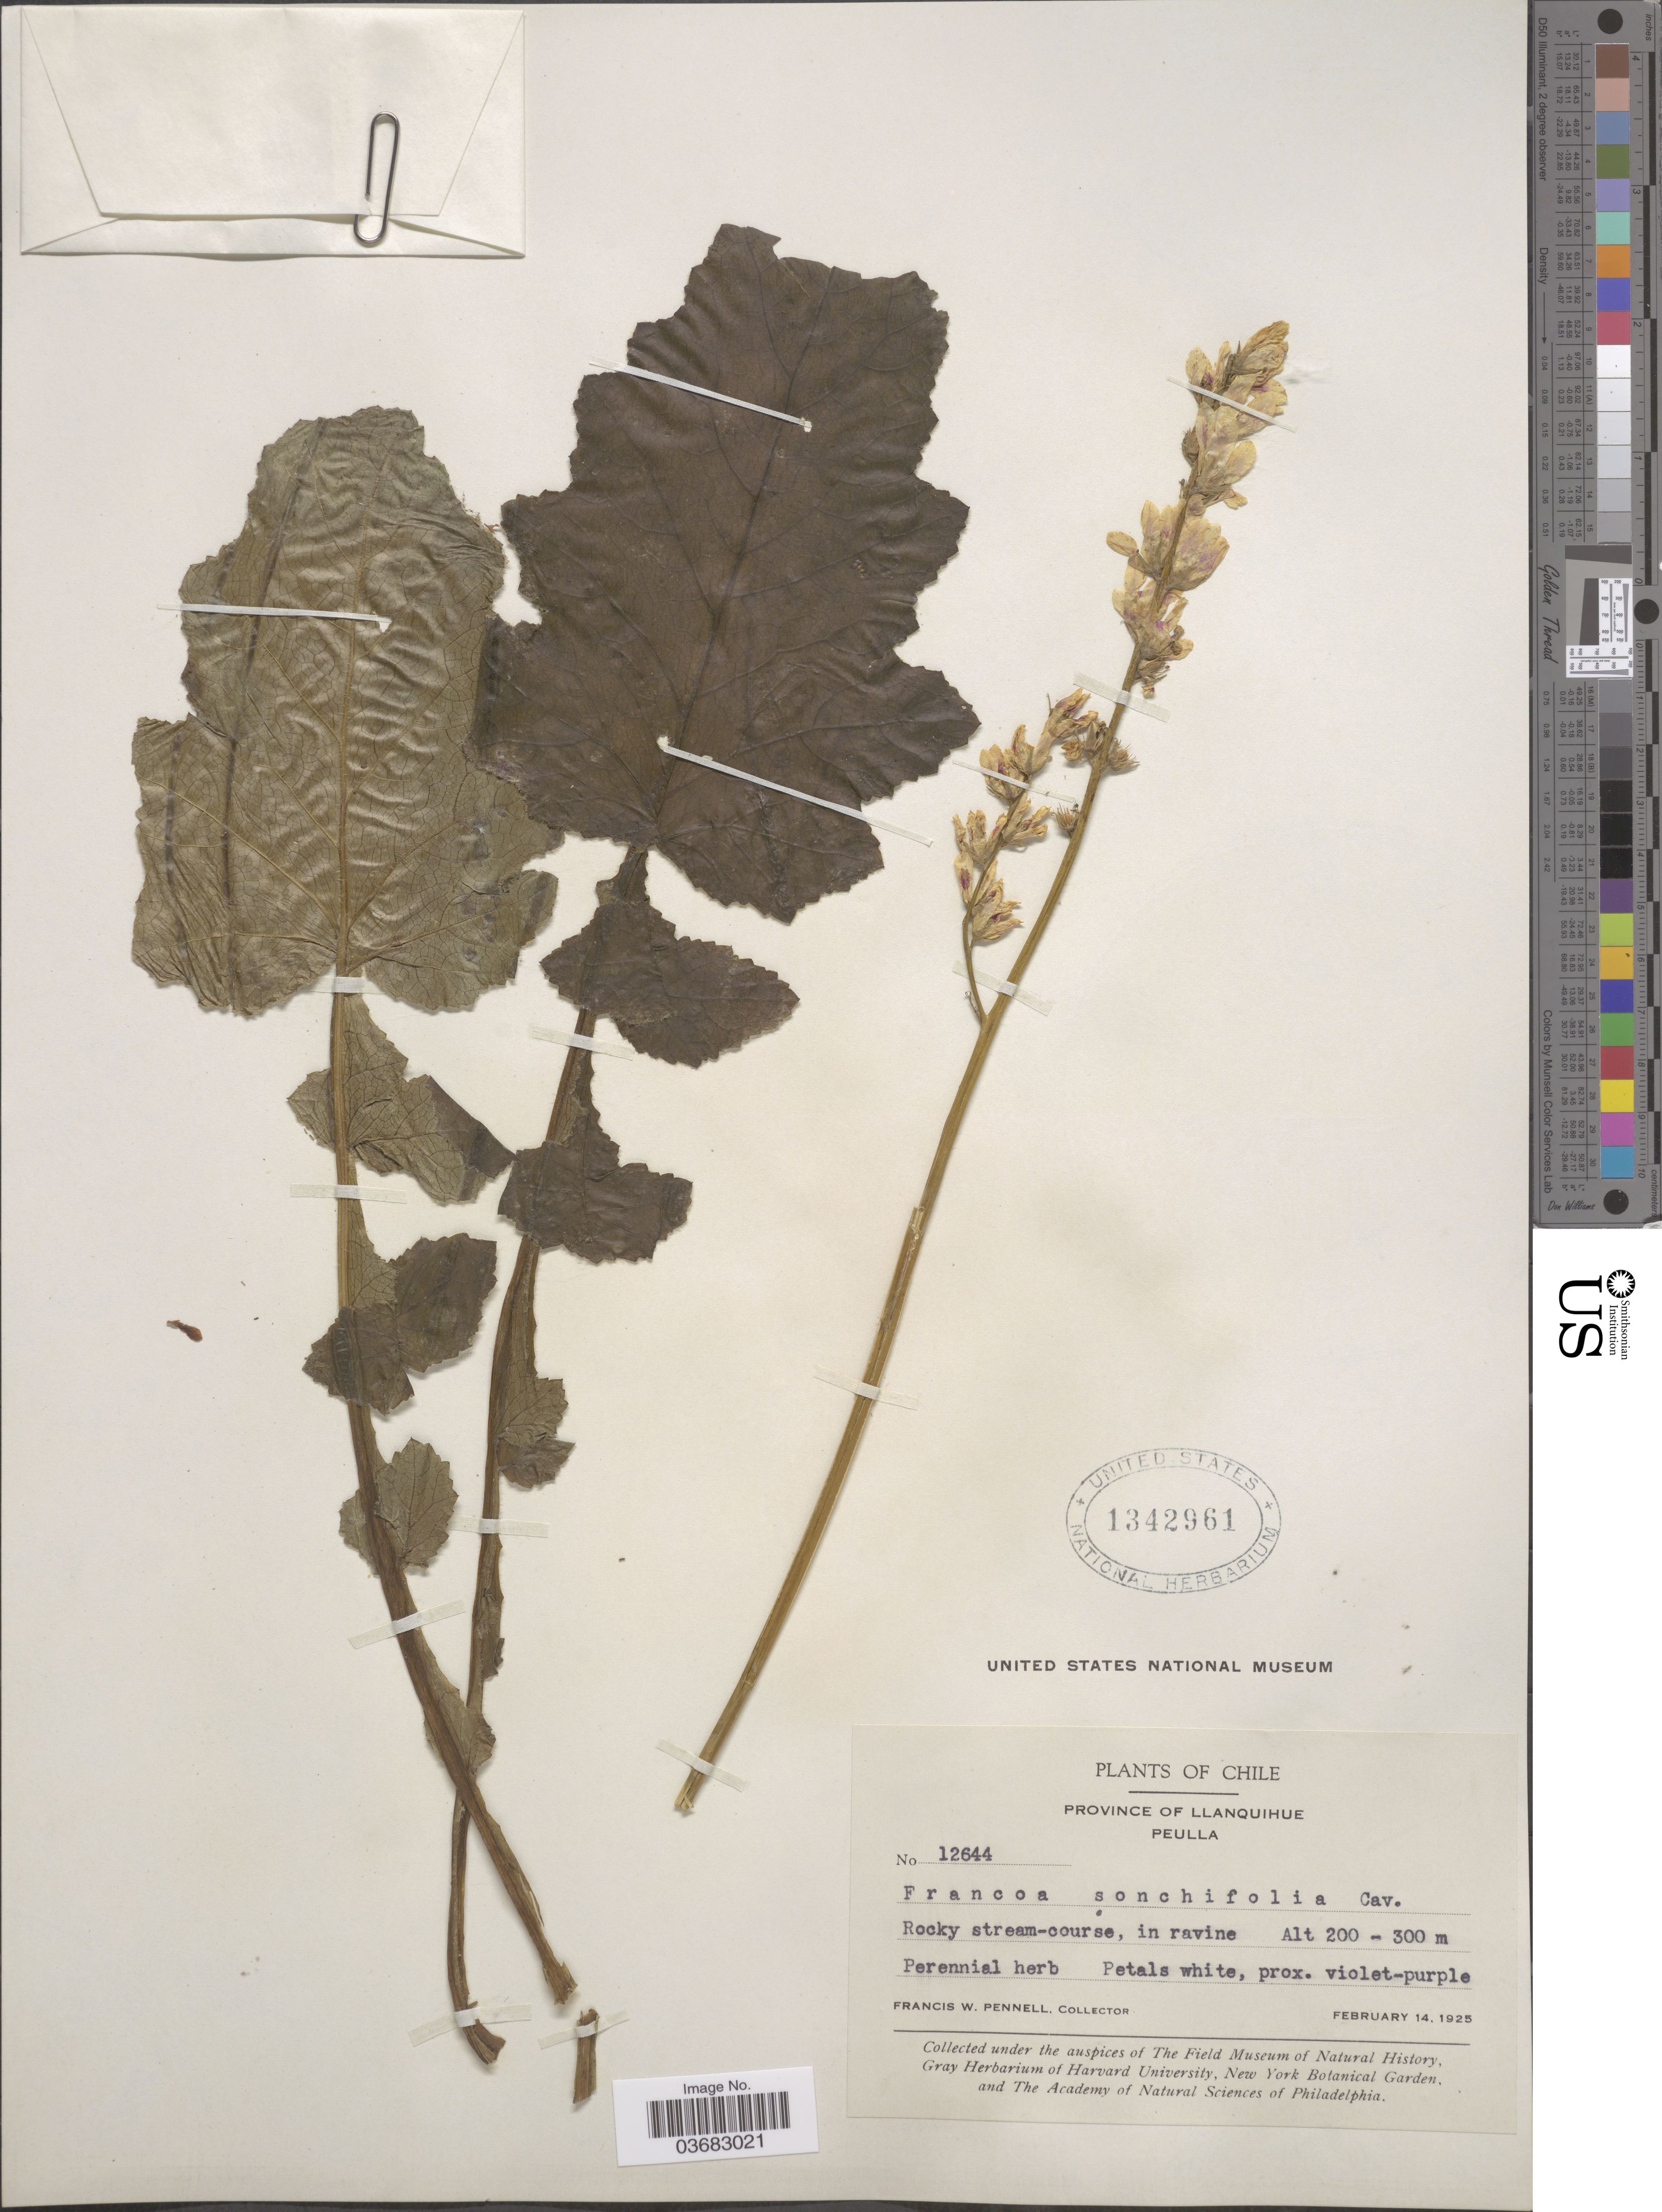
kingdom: Plantae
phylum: Tracheophyta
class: Magnoliopsida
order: Geraniales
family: Francoaceae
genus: Francoa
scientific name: Francoa sonchifolia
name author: Cav.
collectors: F. W. Pennell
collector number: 12644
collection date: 1925-02-14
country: Chile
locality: Province of Llanquihue. Puella.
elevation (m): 200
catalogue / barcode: US 1342961